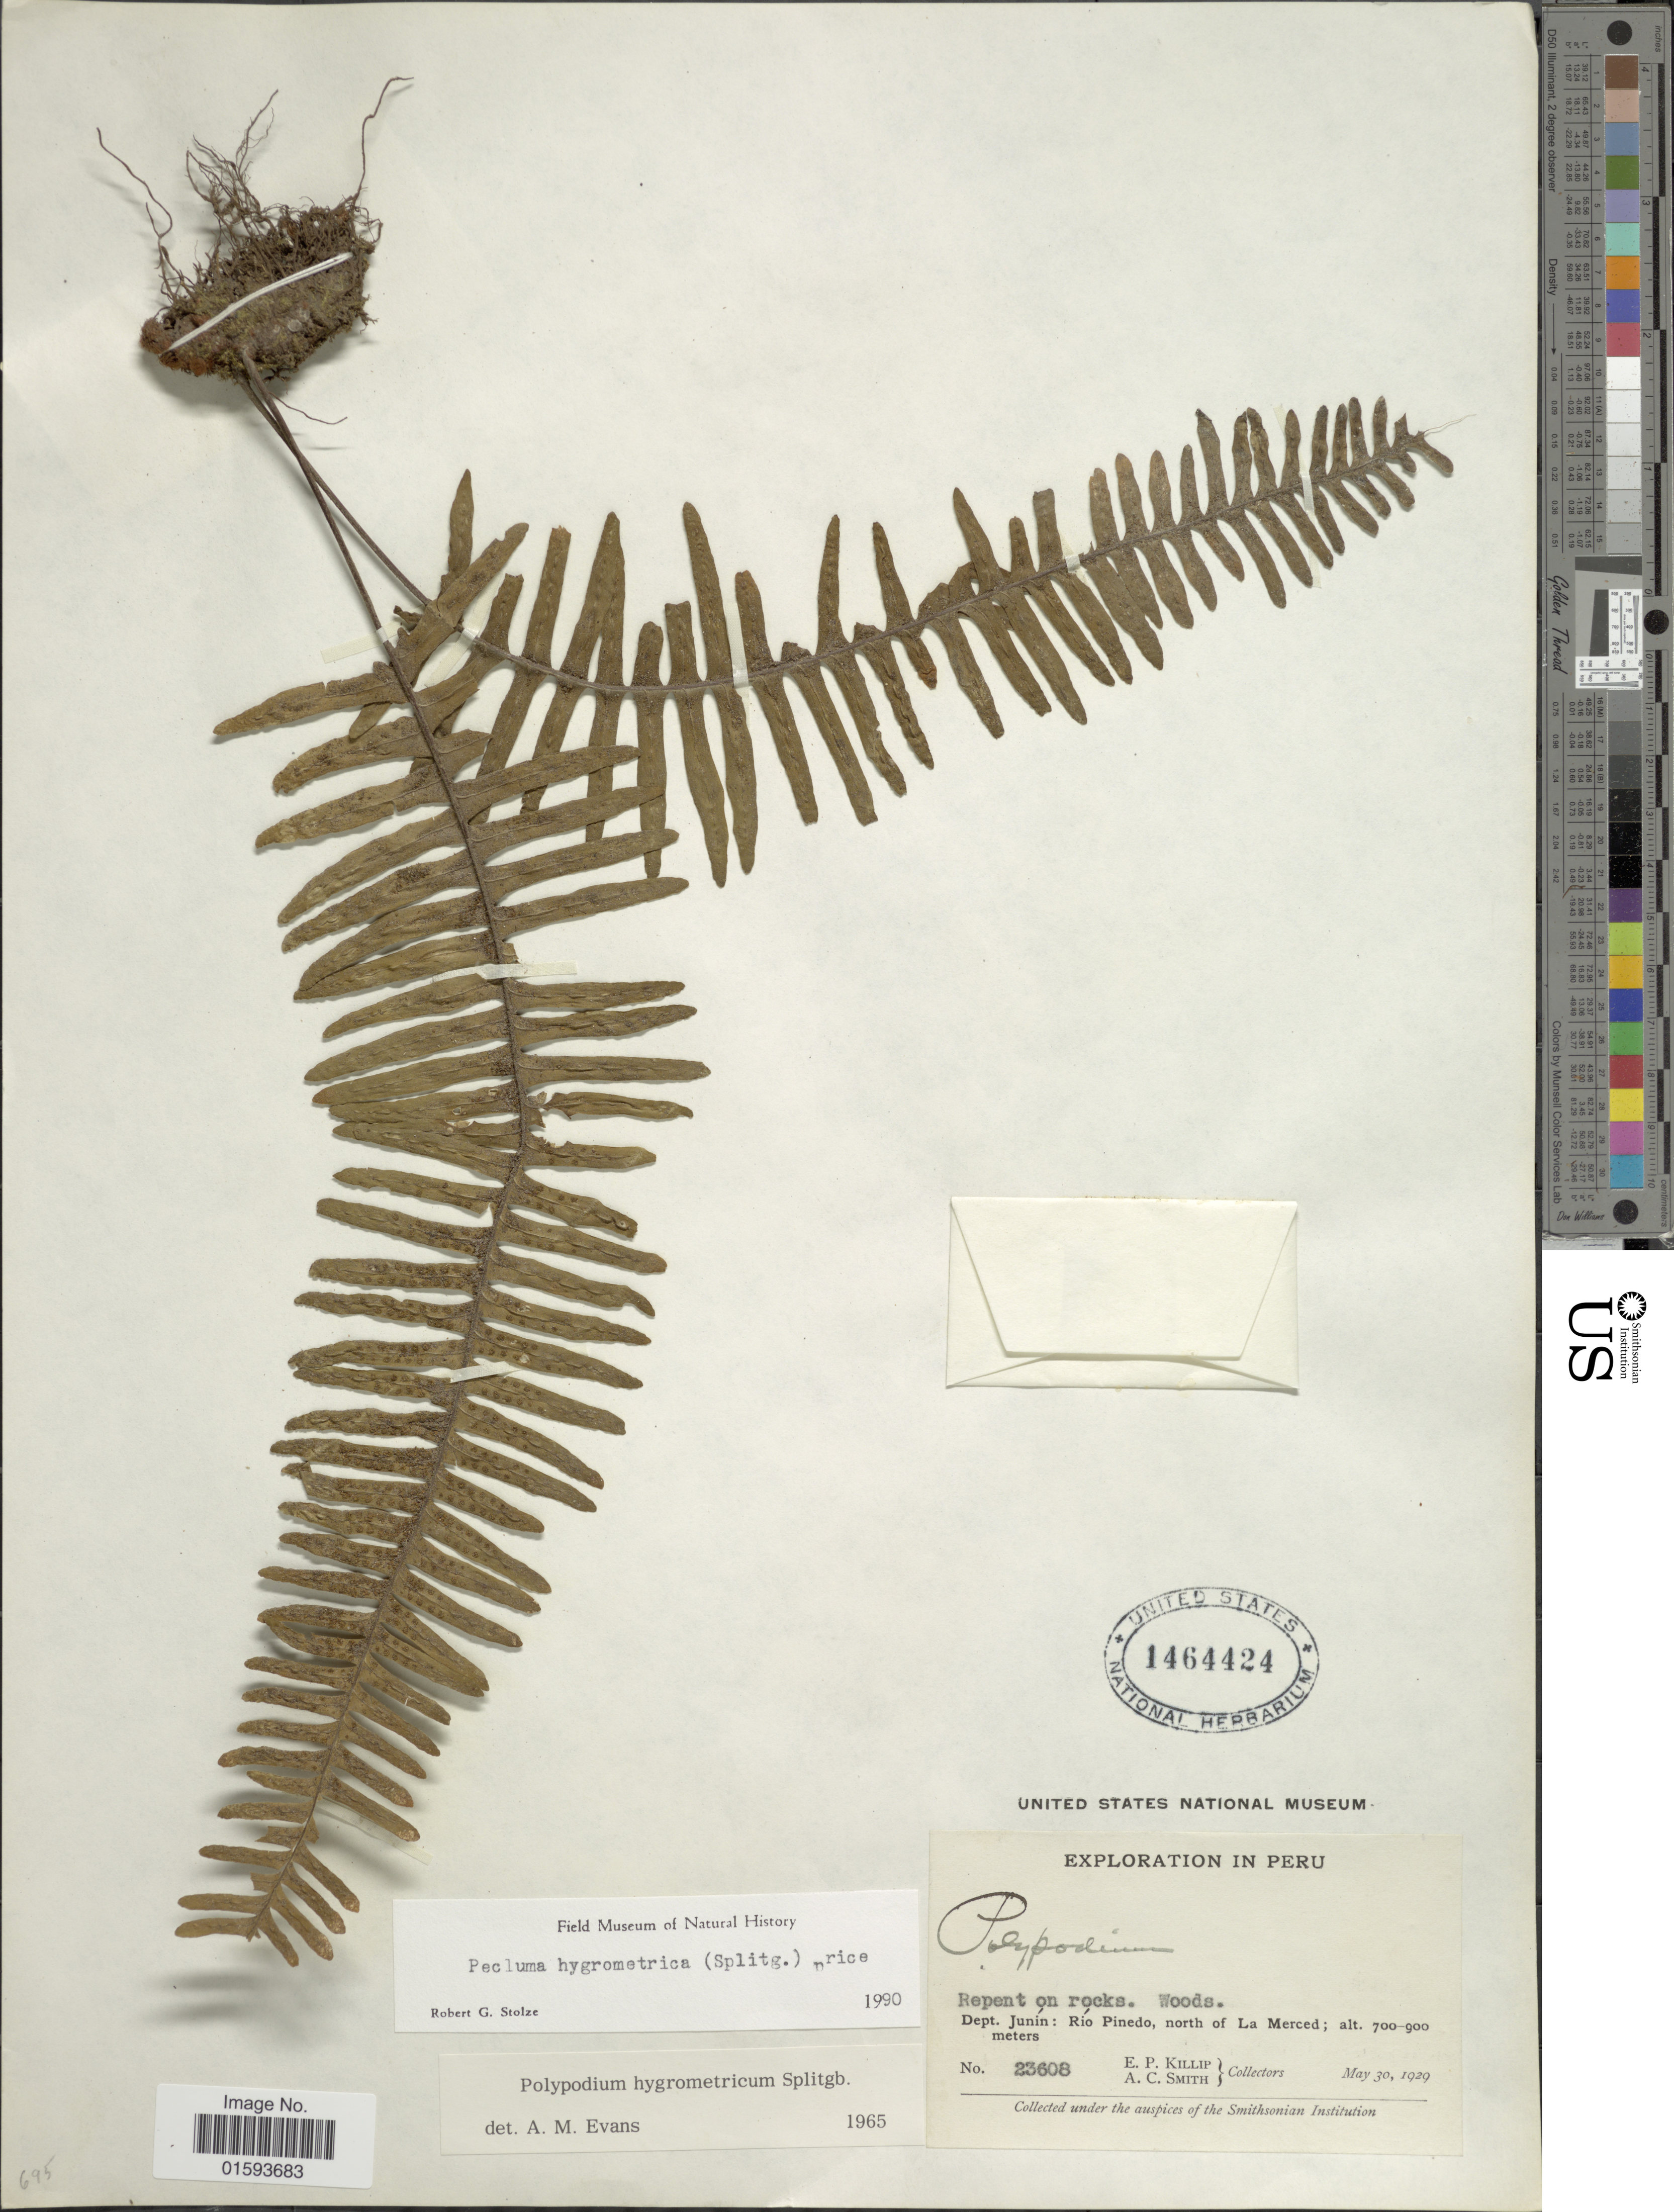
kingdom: Plantae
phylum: Tracheophyta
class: Polypodiopsida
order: Polypodiales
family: Polypodiaceae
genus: Pecluma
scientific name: Pecluma hygrometrica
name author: (Splitg.) M.G. Price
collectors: E. P. Killip & A. C. Smith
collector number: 23608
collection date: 1929-05-30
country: Peru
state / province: Junín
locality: Dept. Junin: Rio Pinedo, north of La Merced.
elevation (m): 700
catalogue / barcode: US 1464424